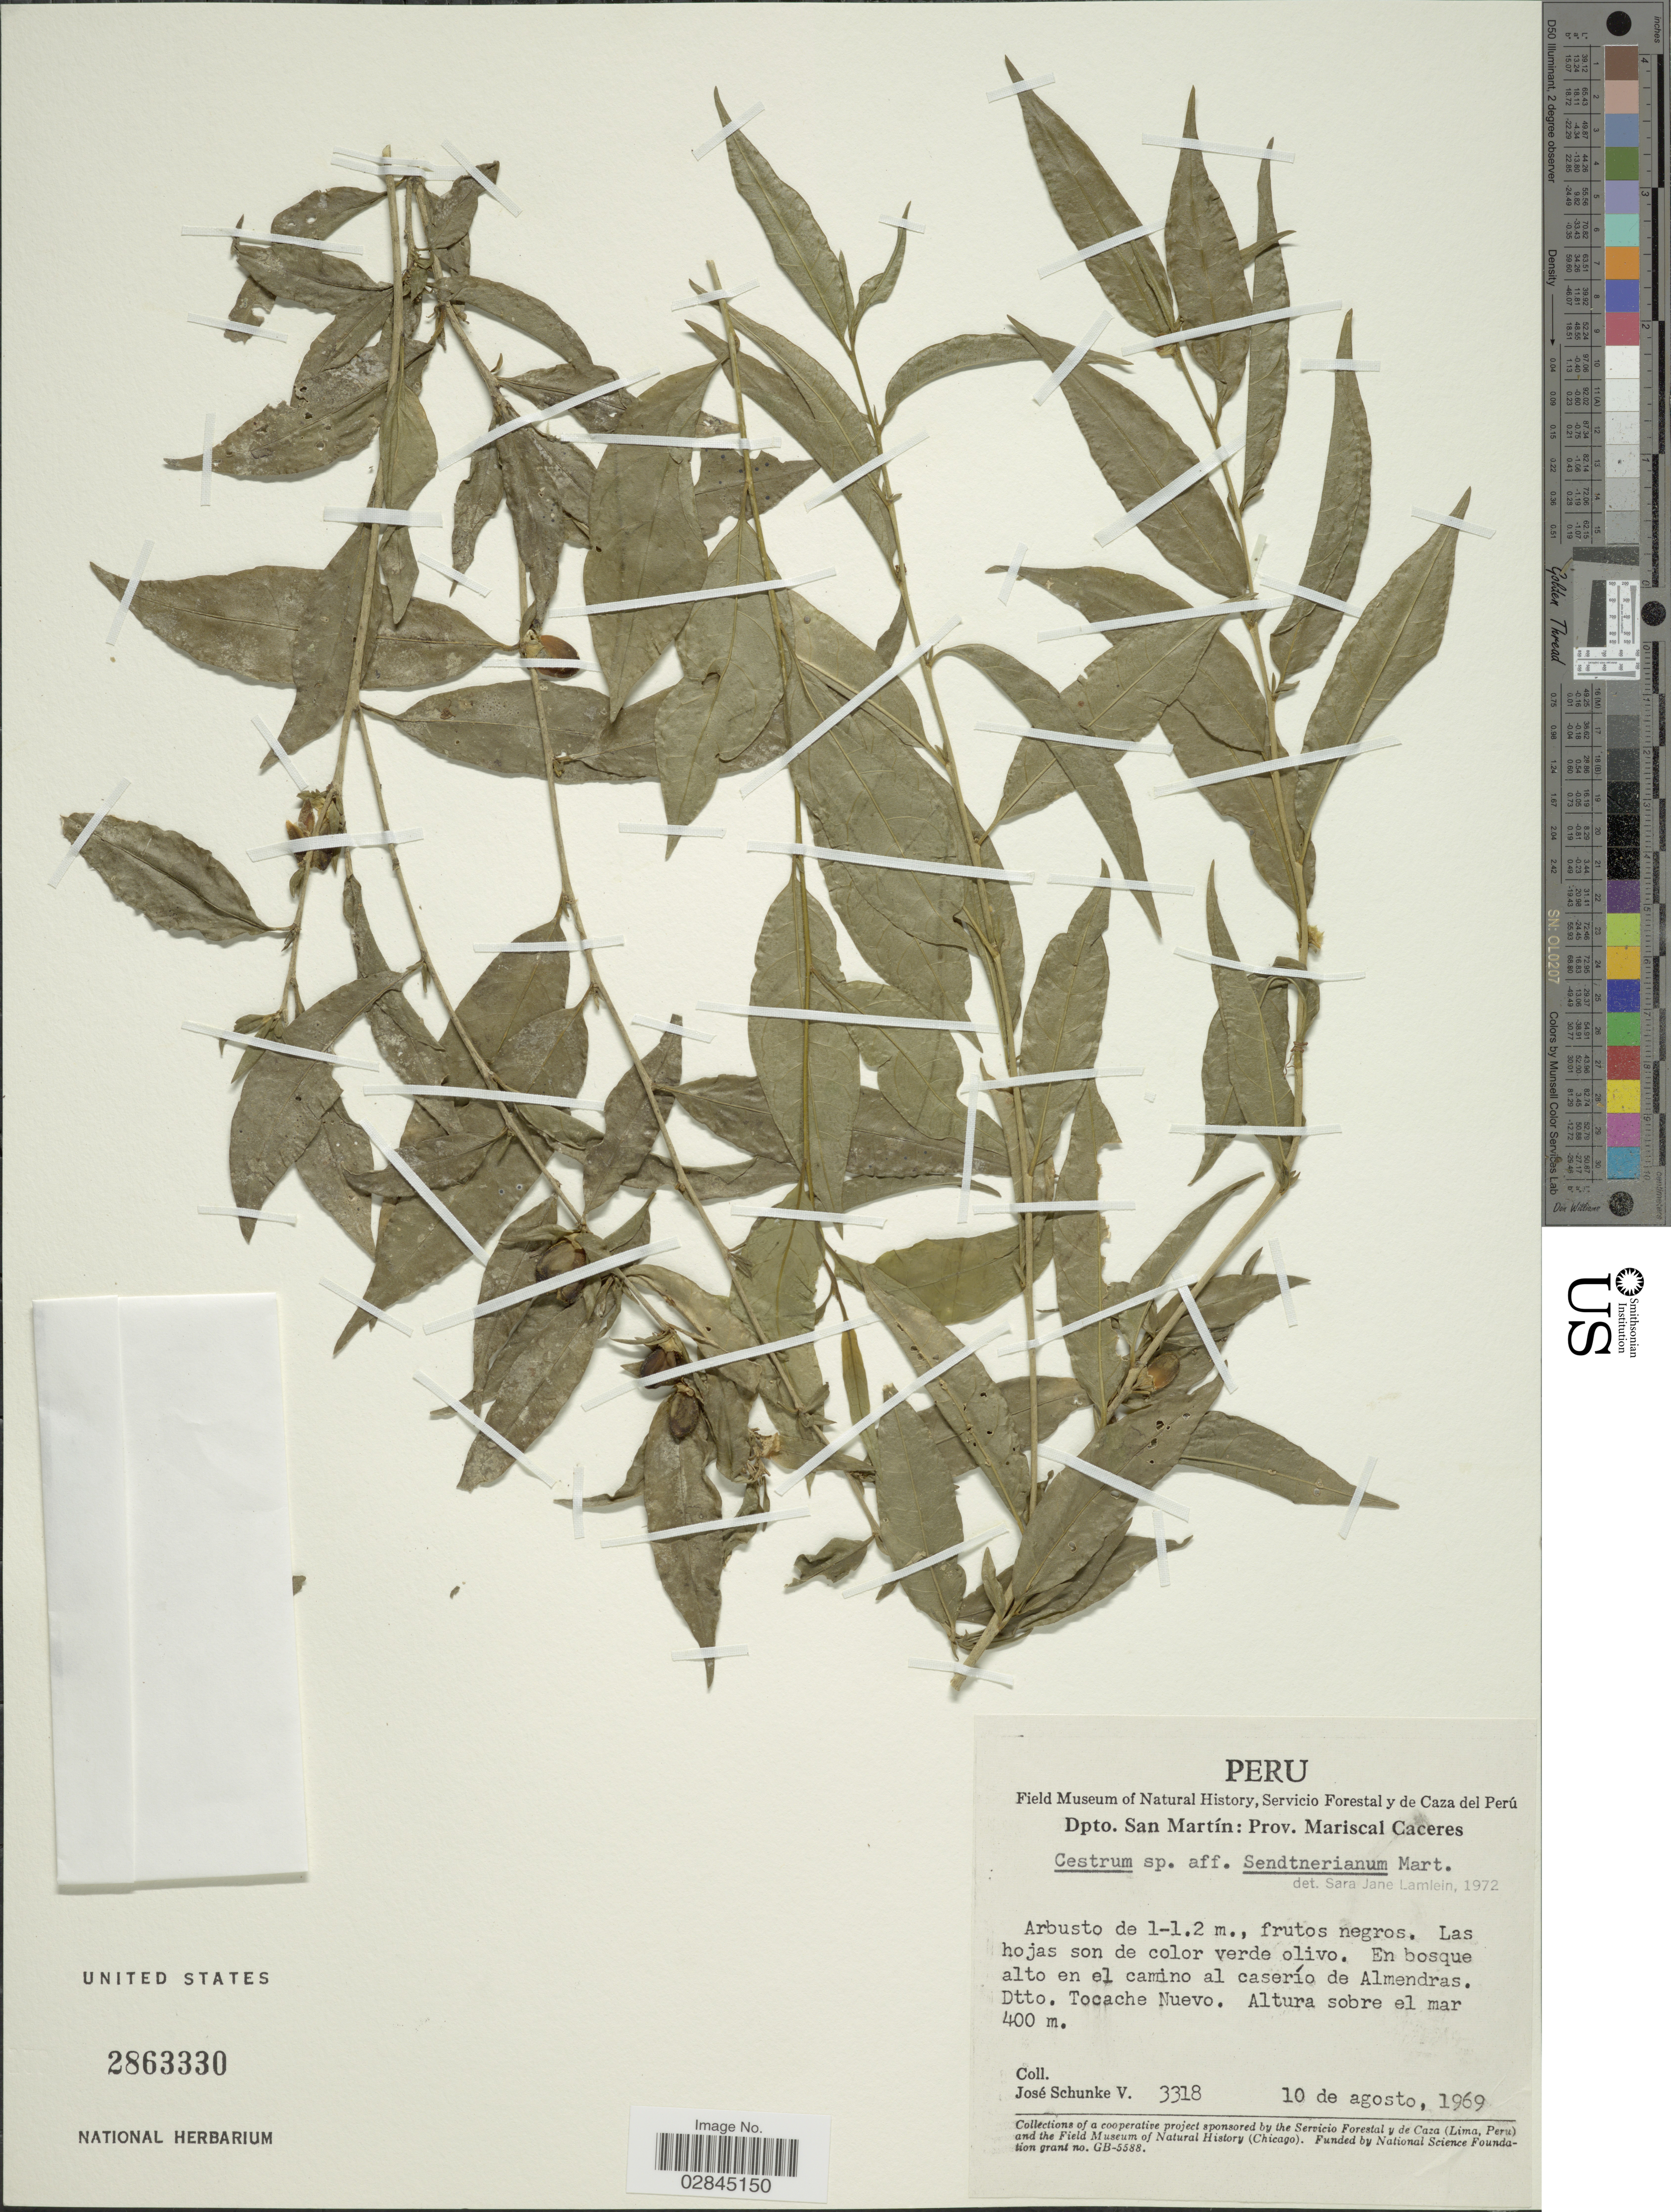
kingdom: Plantae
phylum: Tracheophyta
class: Magnoliopsida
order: Solanales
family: Solanaceae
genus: Cestrum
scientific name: Cestrum sendtnerianum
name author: Mart. ex Sendtn.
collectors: J. Schunke Vigo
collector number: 3318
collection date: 1969-08-10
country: Peru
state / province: San Martín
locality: Dpto. San Martín: Prov. Mariscal Caceres. En bosque alto en el camino al caserío de Almendras. Dtto. Tochache Nuevo.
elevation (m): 400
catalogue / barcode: US 2863330